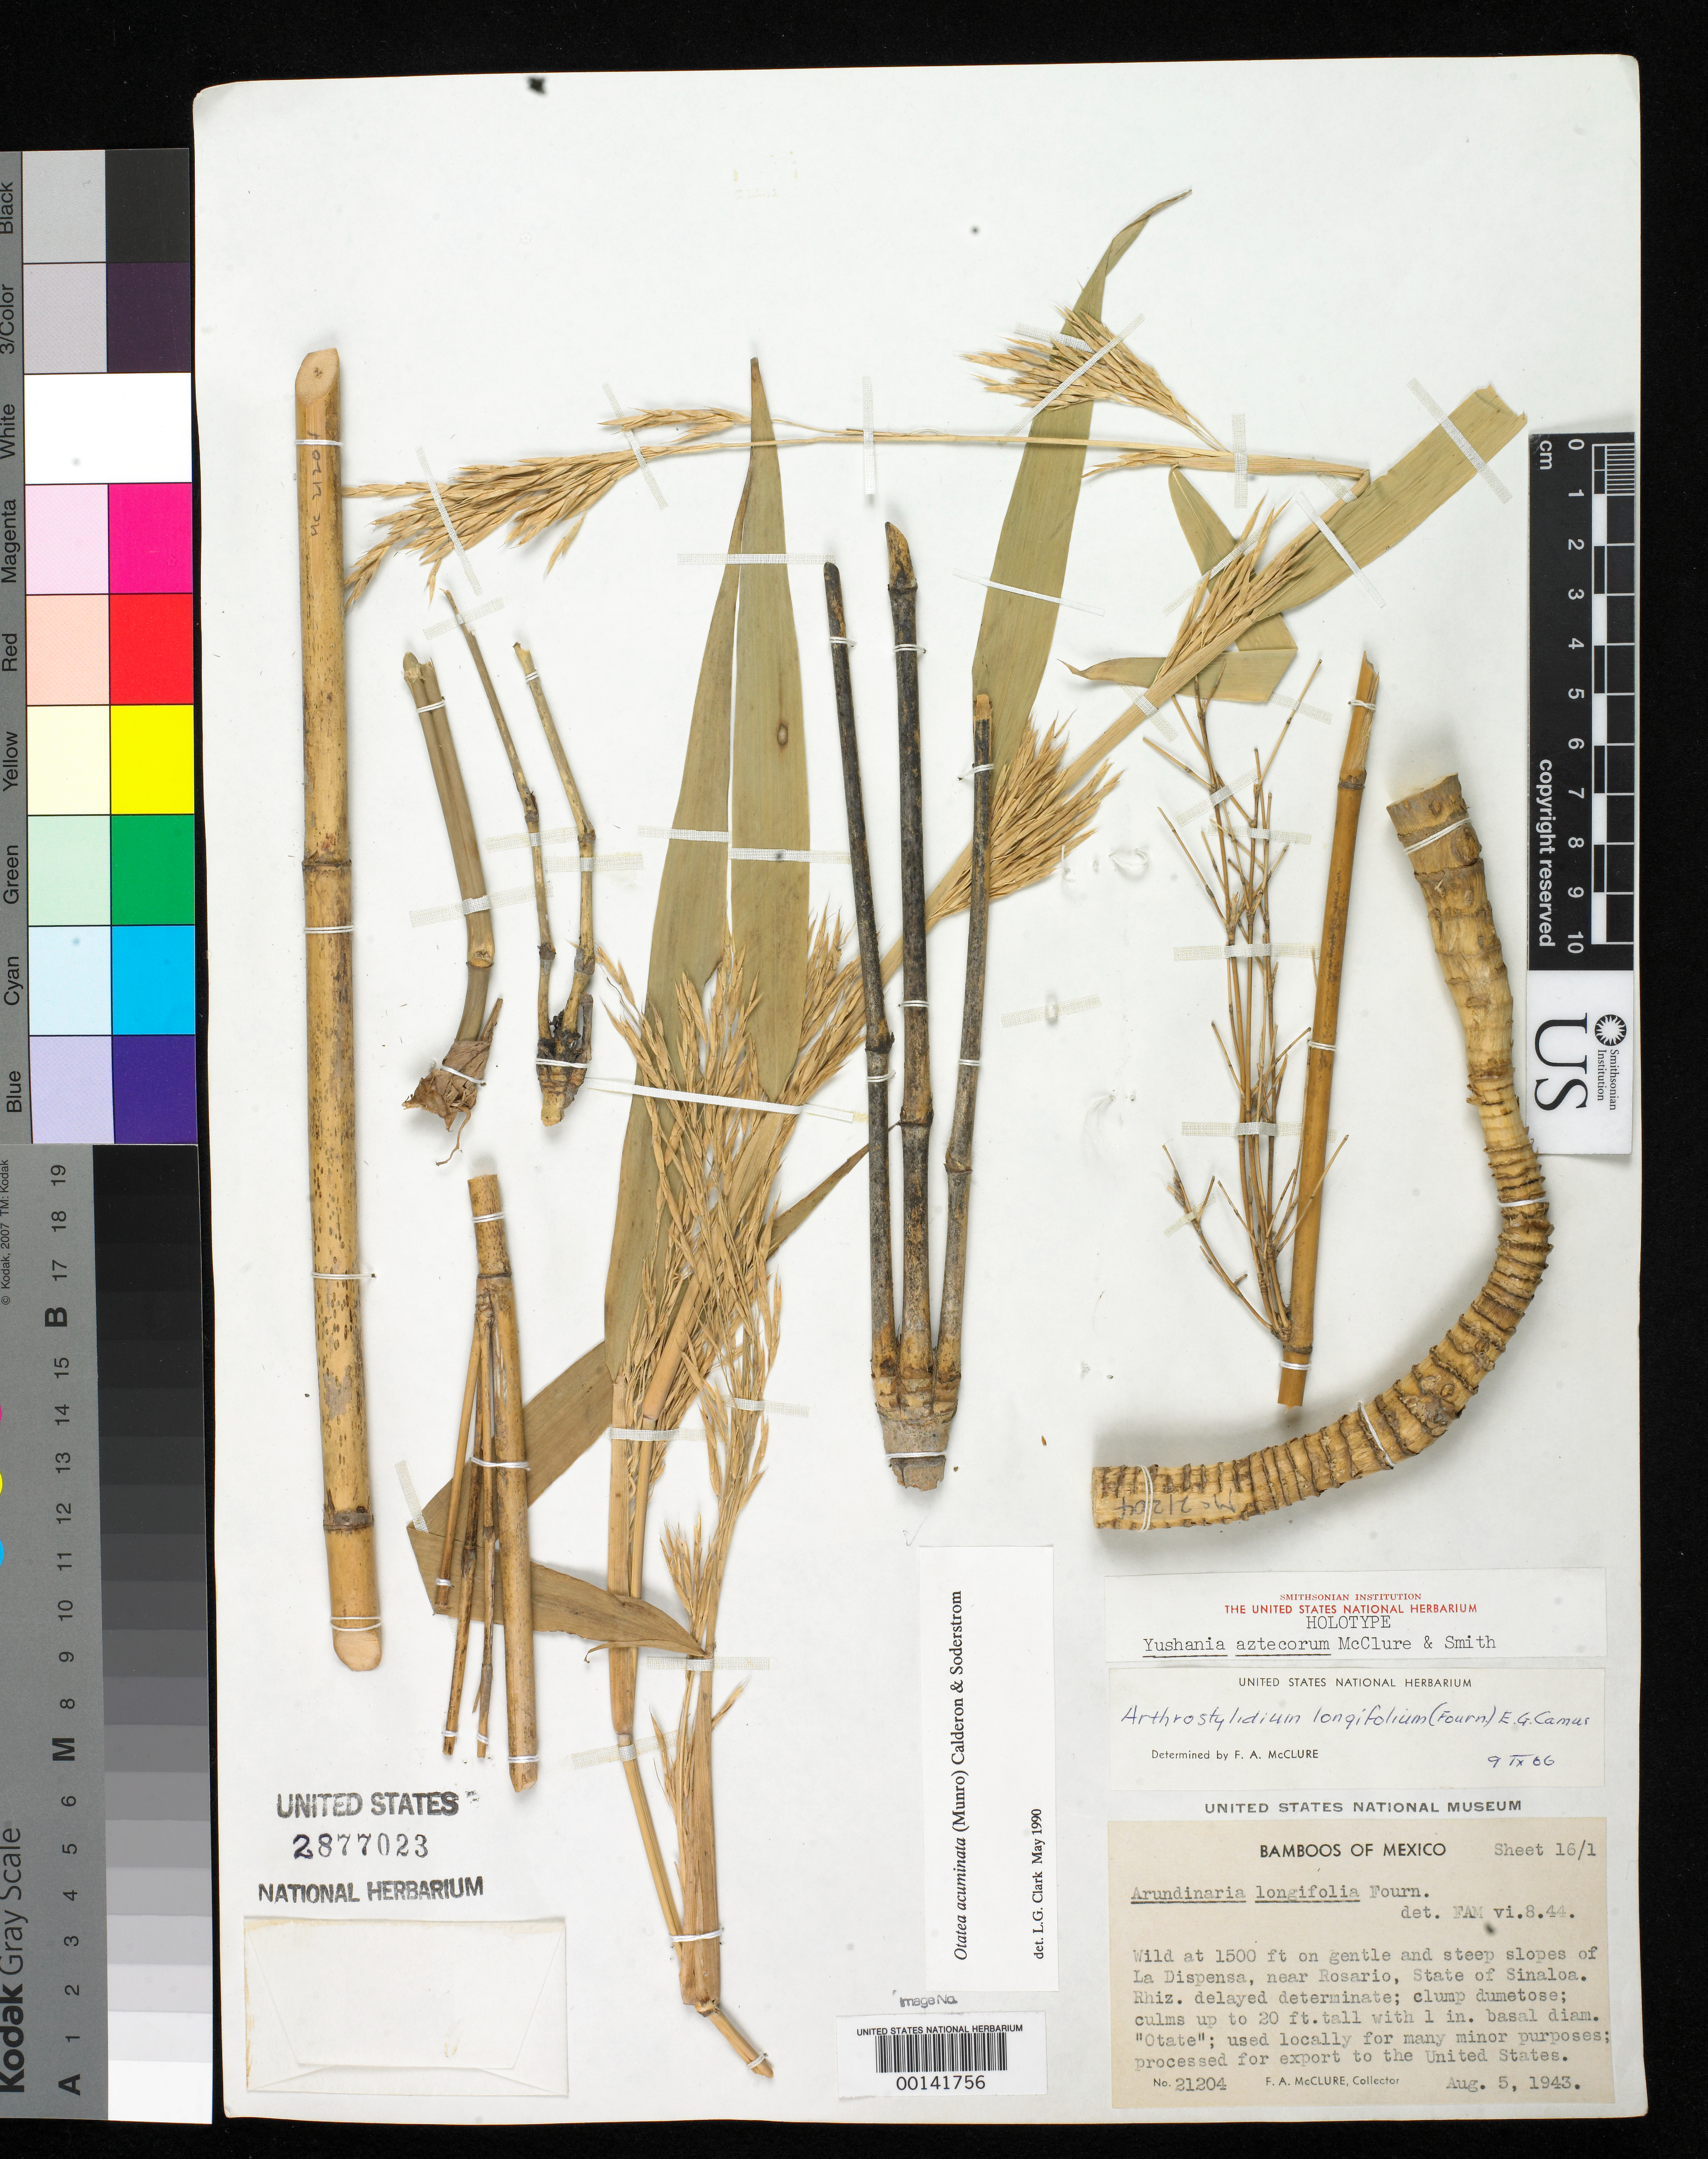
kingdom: Plantae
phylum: Tracheophyta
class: Liliopsida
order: Poales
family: Poaceae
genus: Yushania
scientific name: Yushania aztecorum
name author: McClure & E.W. Sm.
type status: Holotype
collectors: F. A. McClure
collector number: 21204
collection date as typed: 05 Aug 1943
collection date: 1943-08-05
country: Mexico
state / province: Sinaloa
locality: Slopes of La Dispensa, inland from Roasrio. [Rosario?]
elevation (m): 457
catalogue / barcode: US 2877023